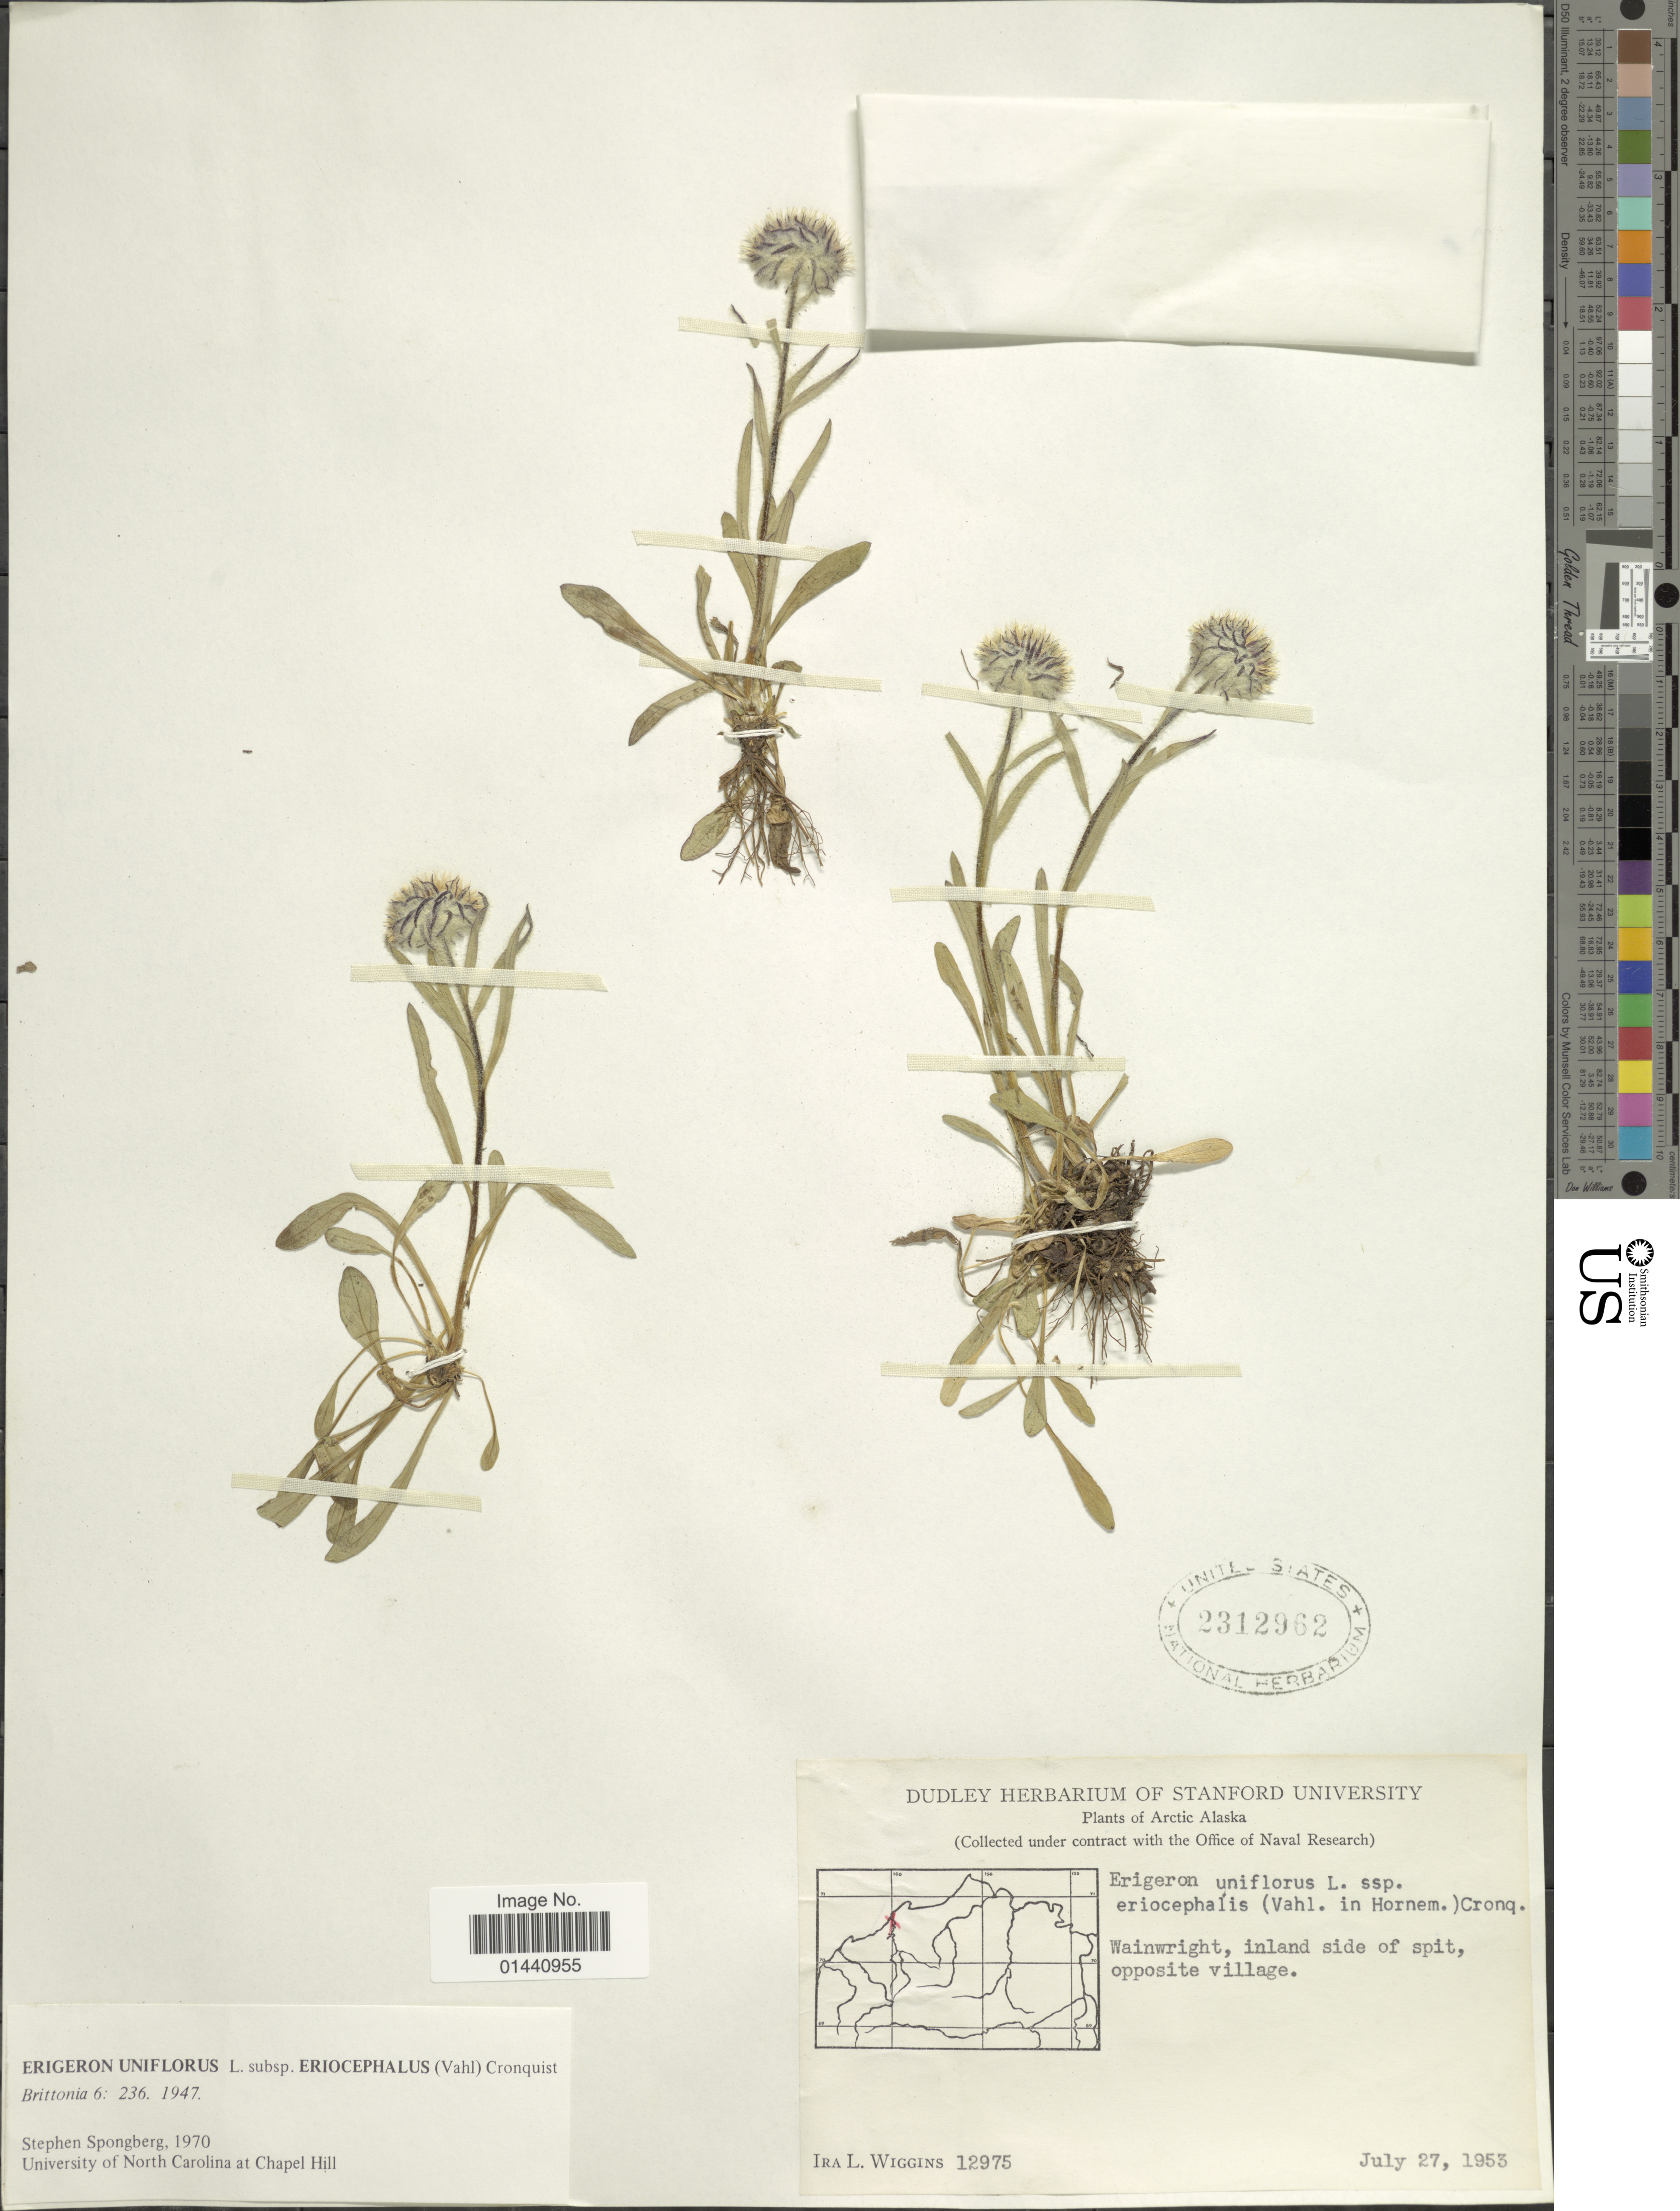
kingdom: Plantae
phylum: Tracheophyta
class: Magnoliopsida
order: Asterales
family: Asteraceae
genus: Erigeron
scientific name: Erigeron eriocephalus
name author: J. Vahl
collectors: I. L. Wiggins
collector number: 12975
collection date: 1953-07-27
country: United States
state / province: Alaska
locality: Arctic Alaska. Wainwright, inland side of spit, opposite village.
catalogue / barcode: US 2312962